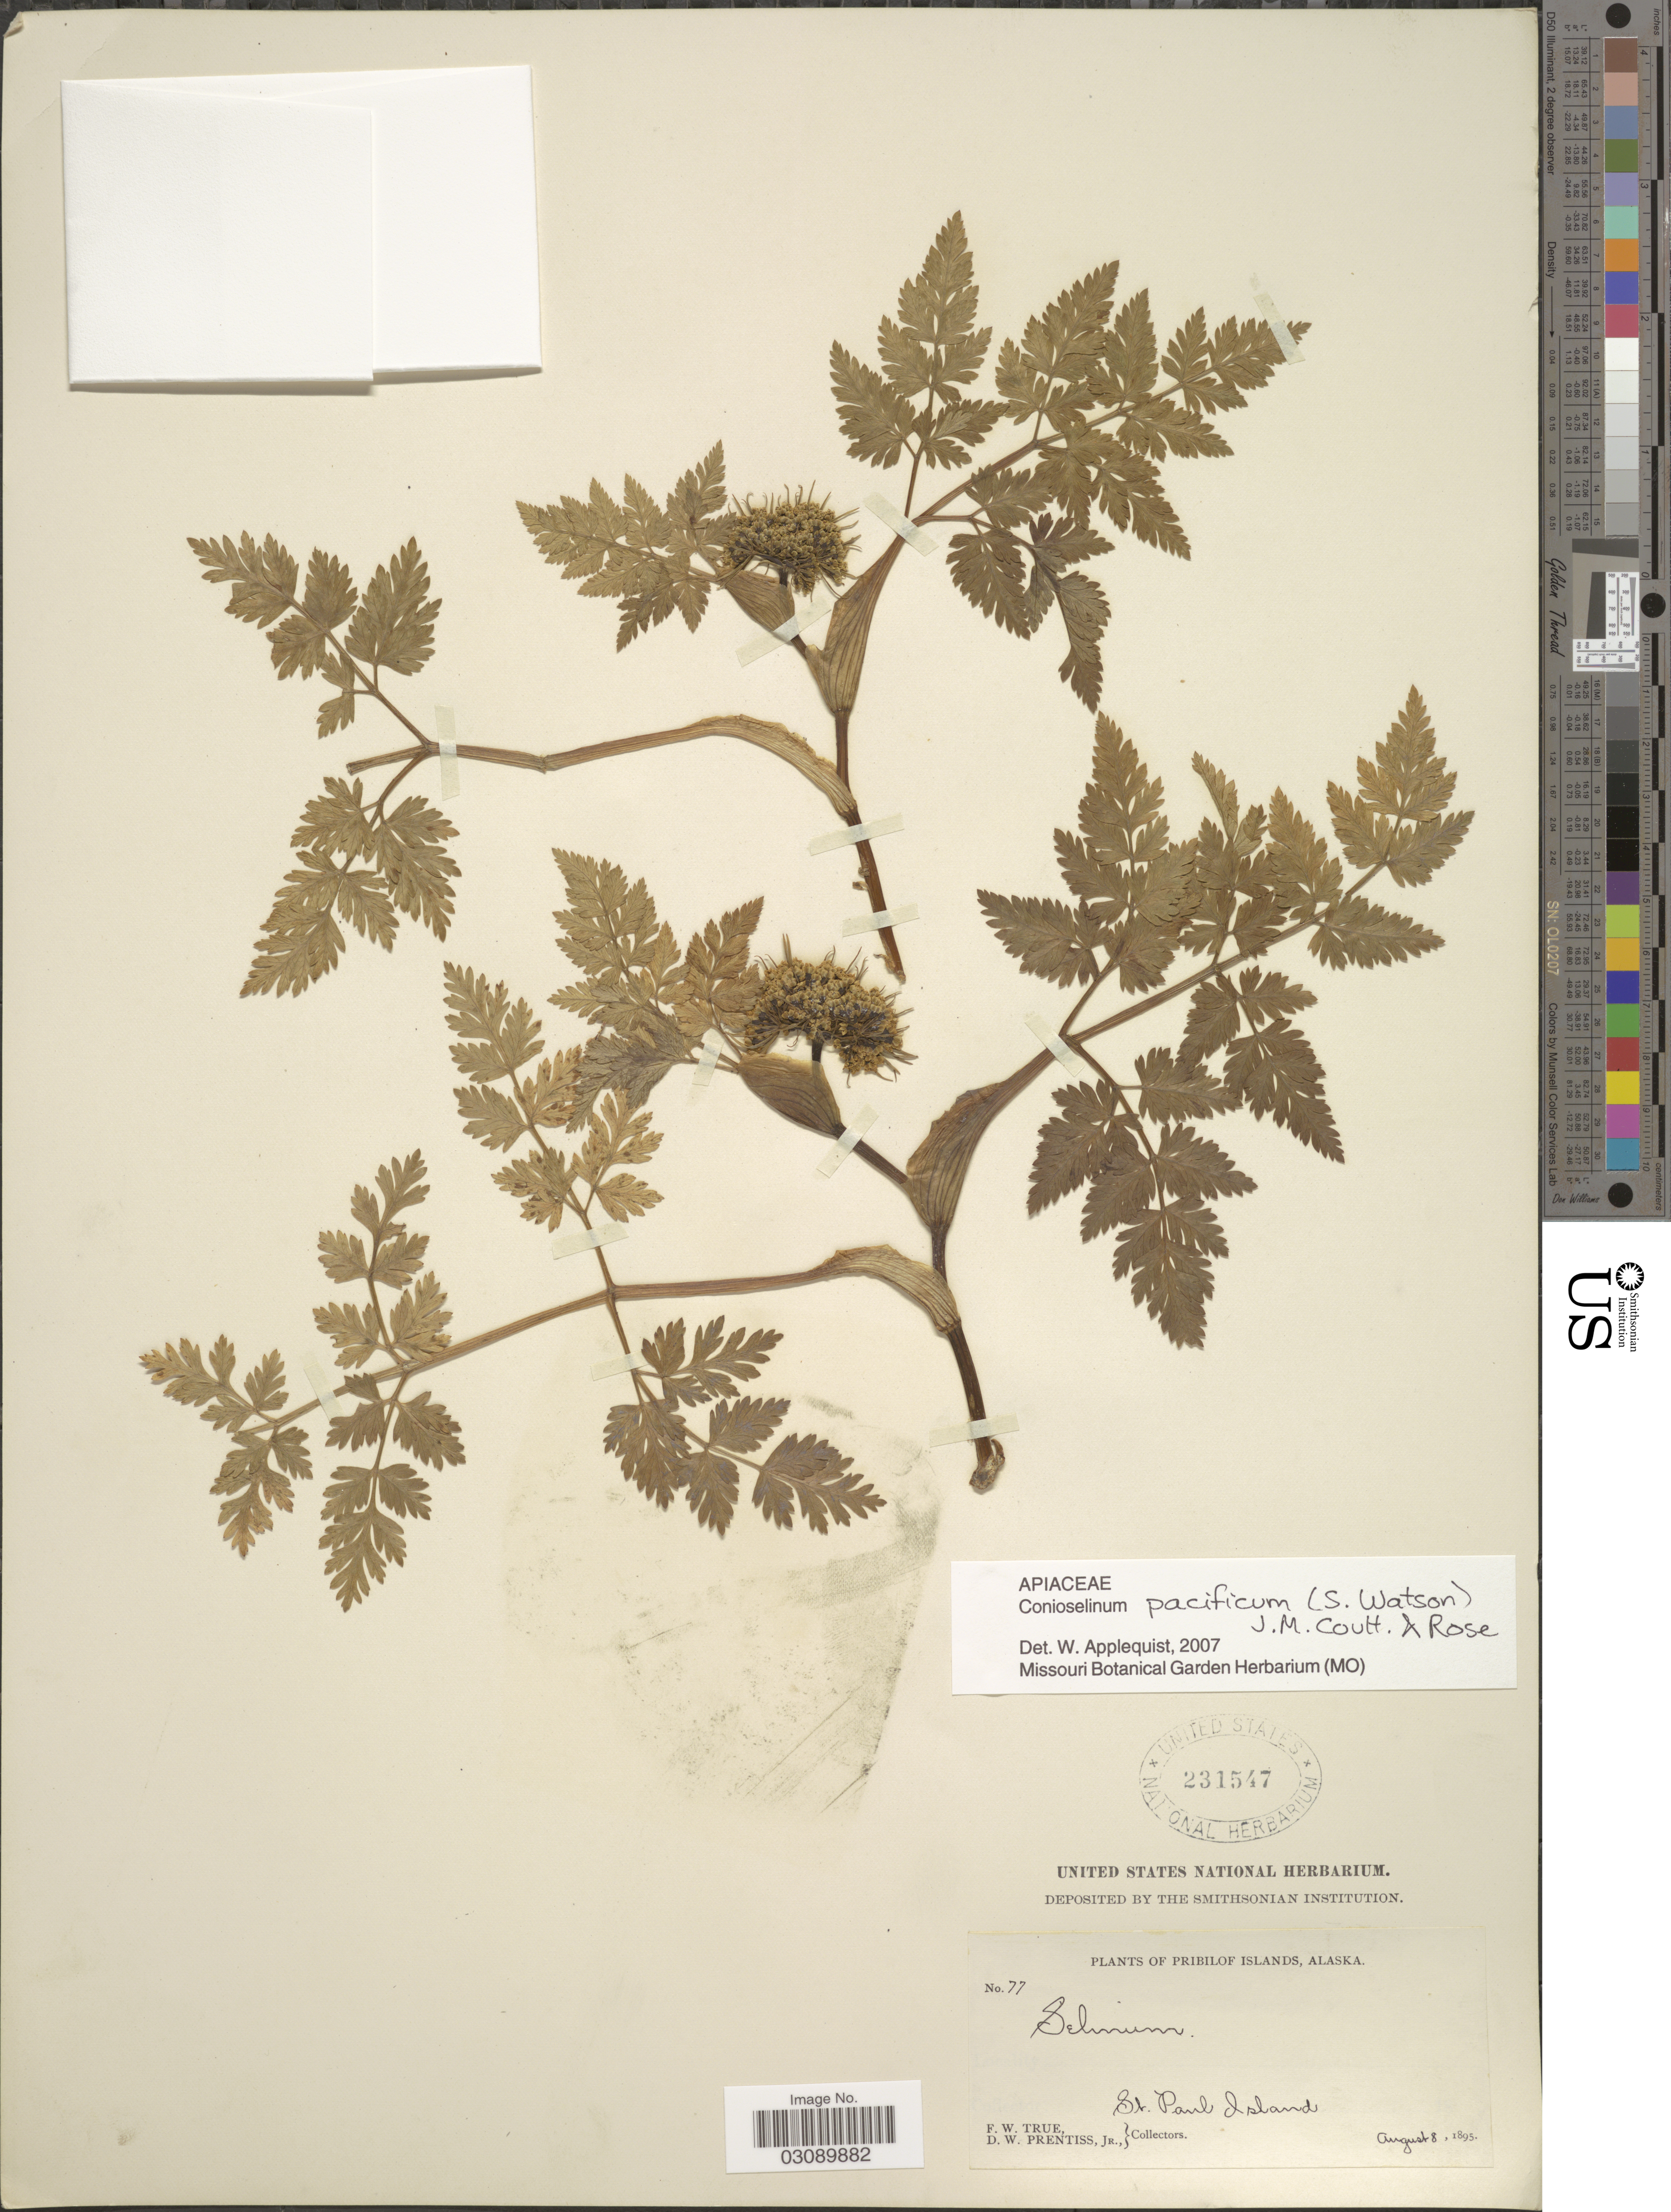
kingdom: Plantae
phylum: Tracheophyta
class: Magnoliopsida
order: Apiales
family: Apiaceae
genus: Conioselinum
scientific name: Conioselinum pacificum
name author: (S. Watson) J.M. Coult. & Rose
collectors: F. True & D. Prentiss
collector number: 77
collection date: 1895-08-08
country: United States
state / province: Alaska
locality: Pribilof Islands. St. Paul Island.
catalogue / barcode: US 231547